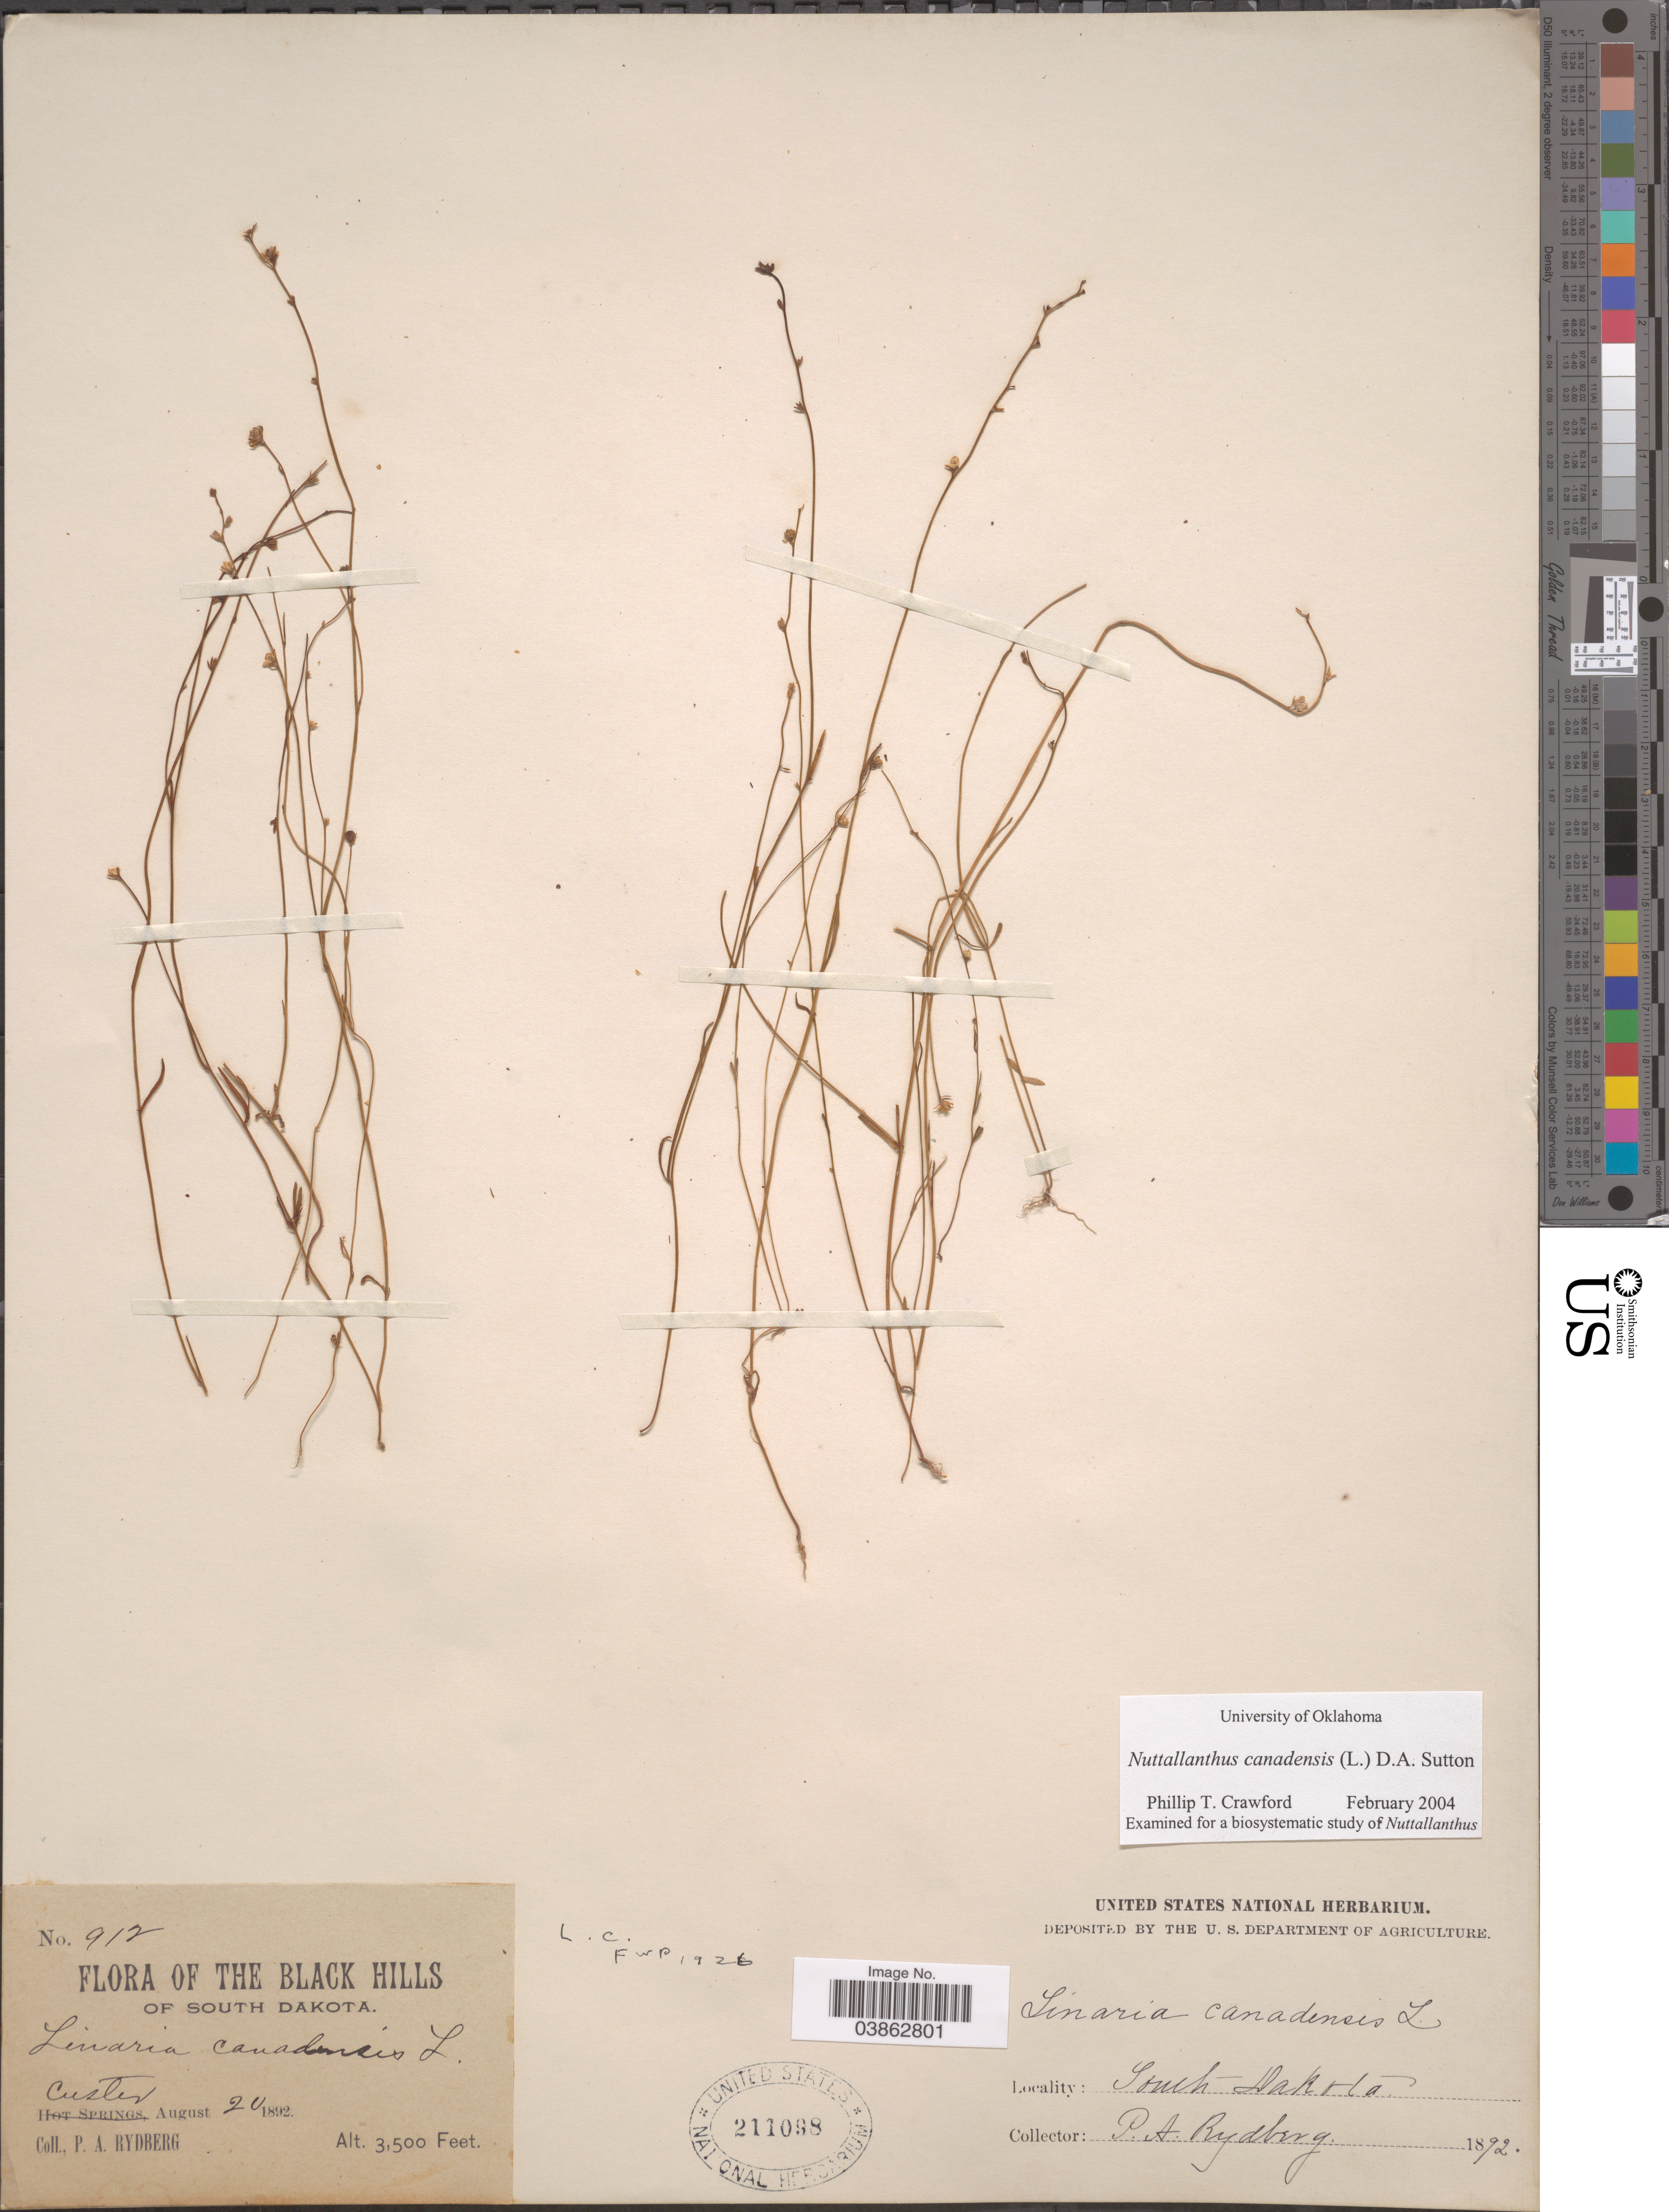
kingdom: Plantae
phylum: Tracheophyta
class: Magnoliopsida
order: Lamiales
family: Plantaginaceae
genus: Linaria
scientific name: Linaria canadensis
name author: (L.) Dum. Cours.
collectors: P. A. Rydberg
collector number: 917*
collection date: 1892-08-20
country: United States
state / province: South Dakota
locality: The Black Hills. Custer.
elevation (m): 1067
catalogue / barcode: US 211098